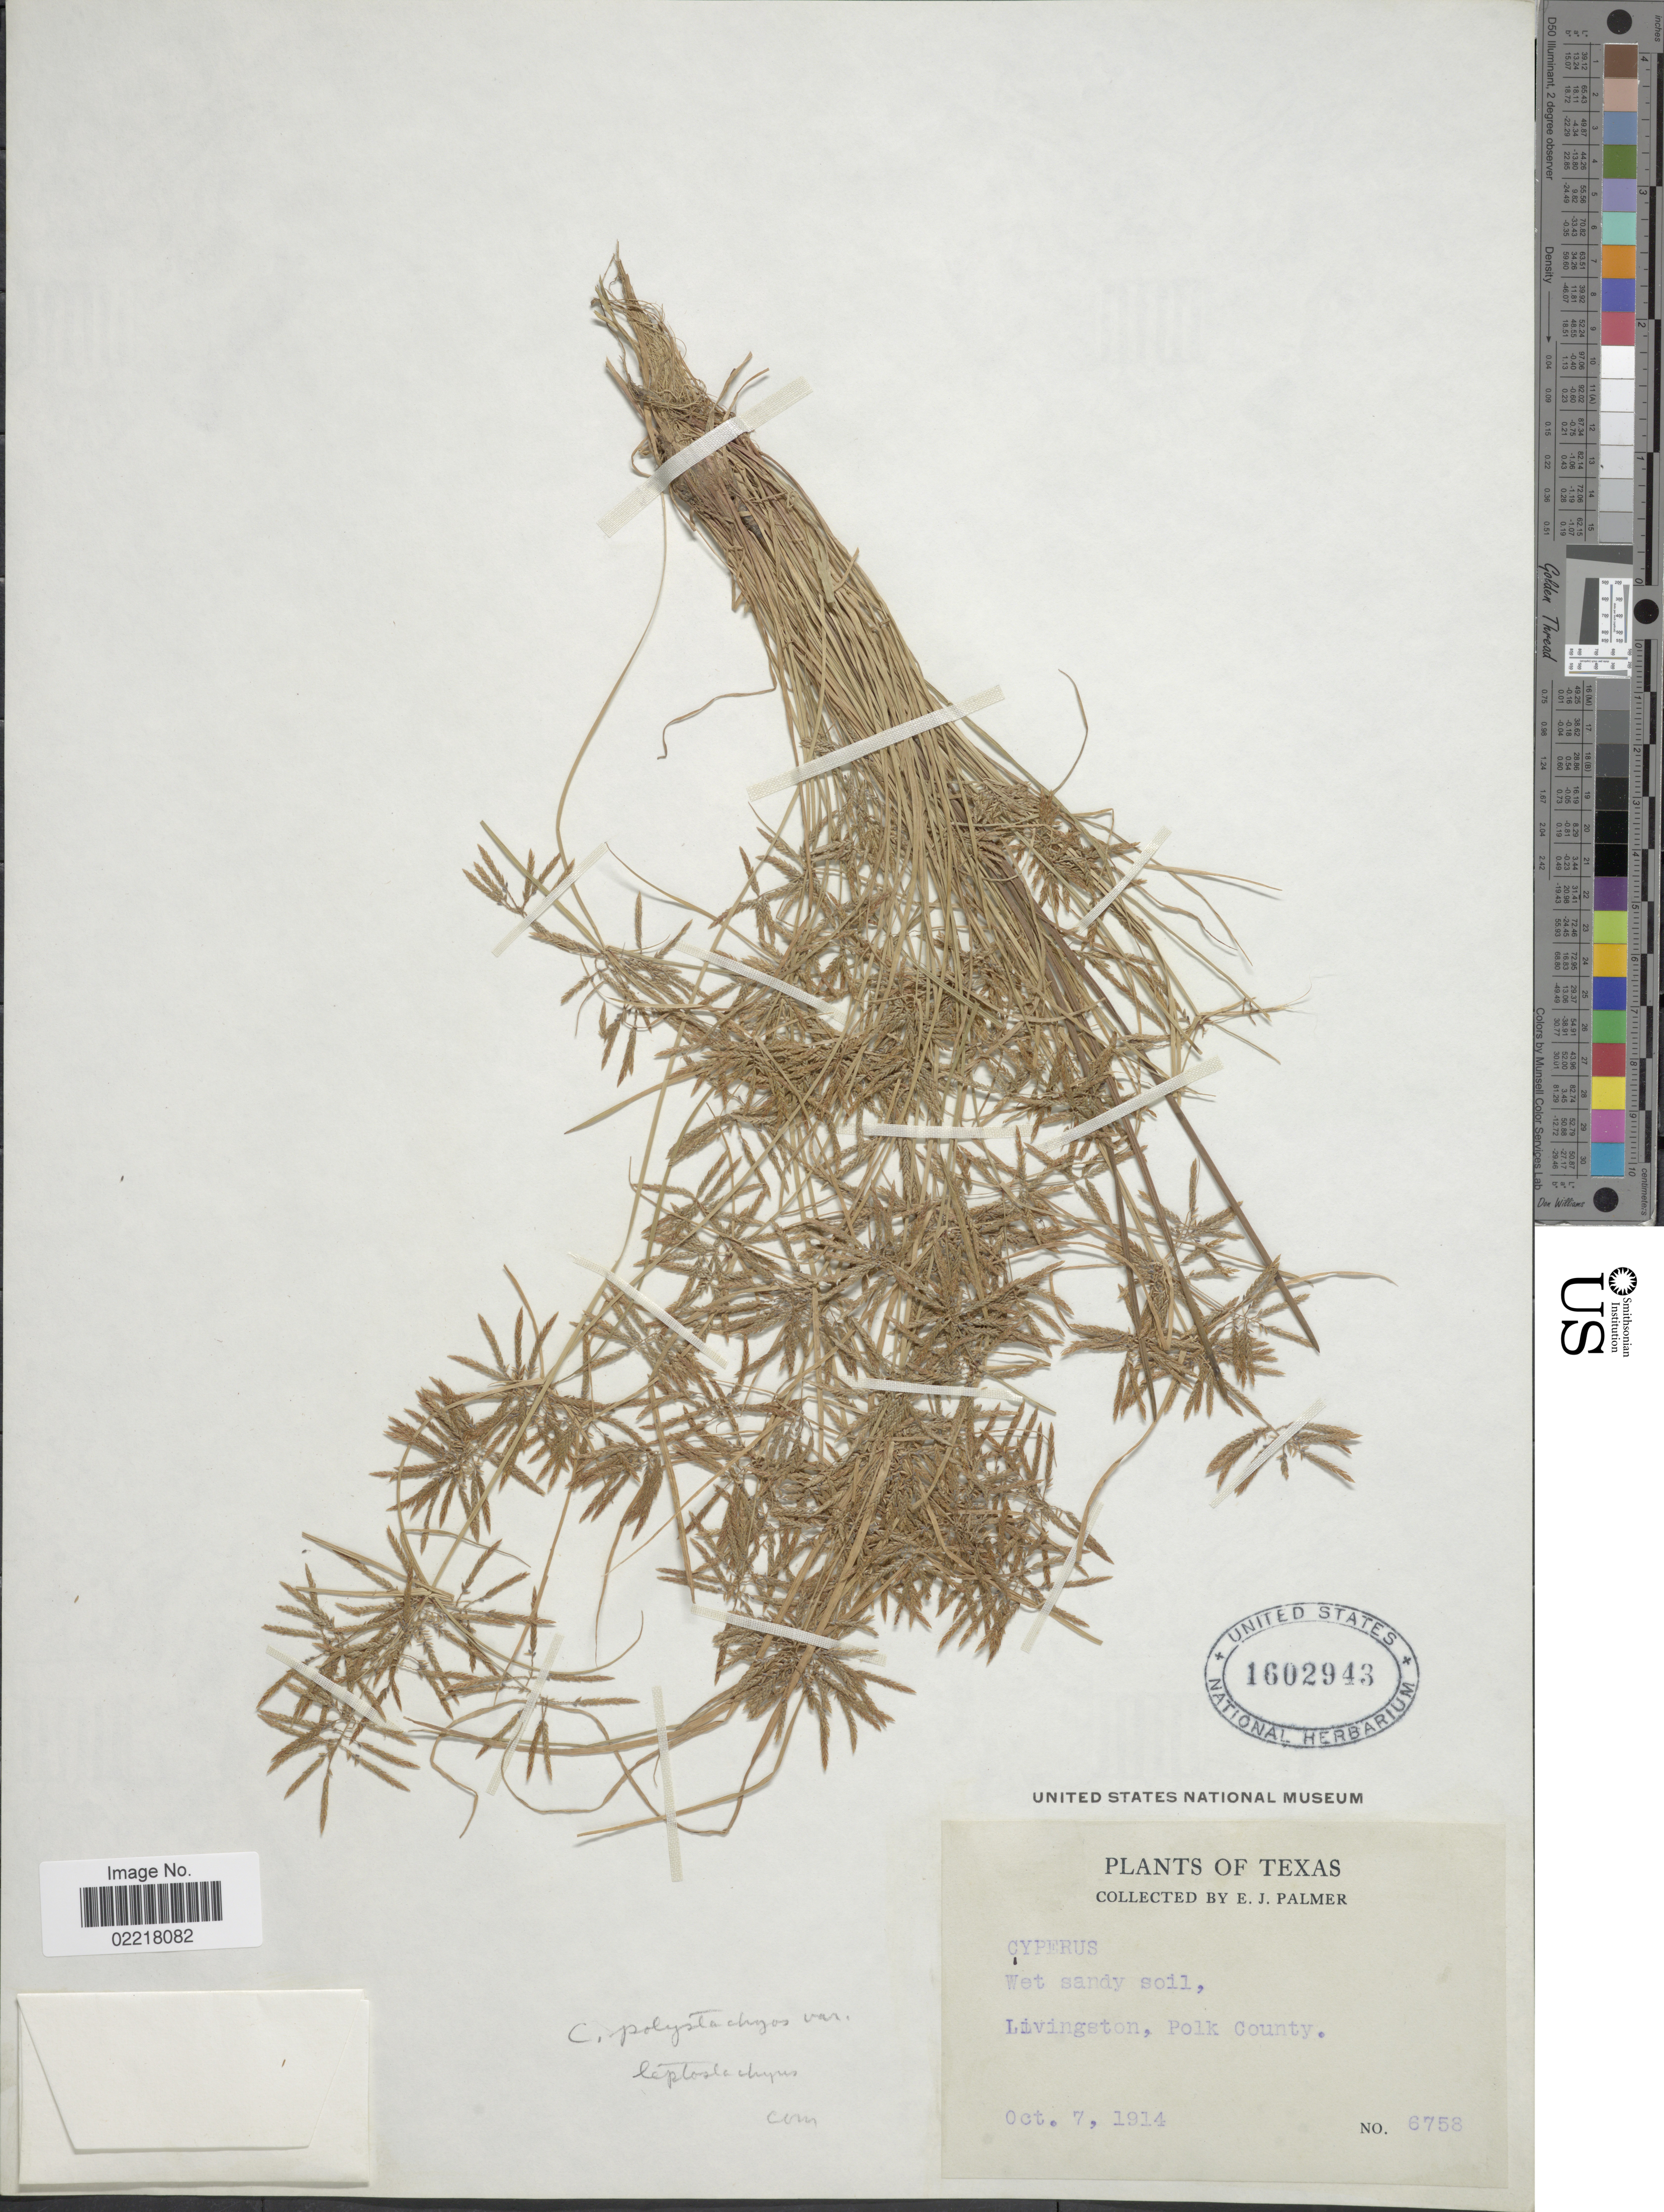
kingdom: Plantae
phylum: Tracheophyta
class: Liliopsida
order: Poales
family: Cyperaceae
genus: Cyperus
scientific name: Cyperus polystachyos var. texensis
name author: (Torr.) Fernald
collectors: E. J. Palmer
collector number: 6758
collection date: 1914-10-07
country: United States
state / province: Texas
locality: Livingston, Polk County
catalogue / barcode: US 1602943